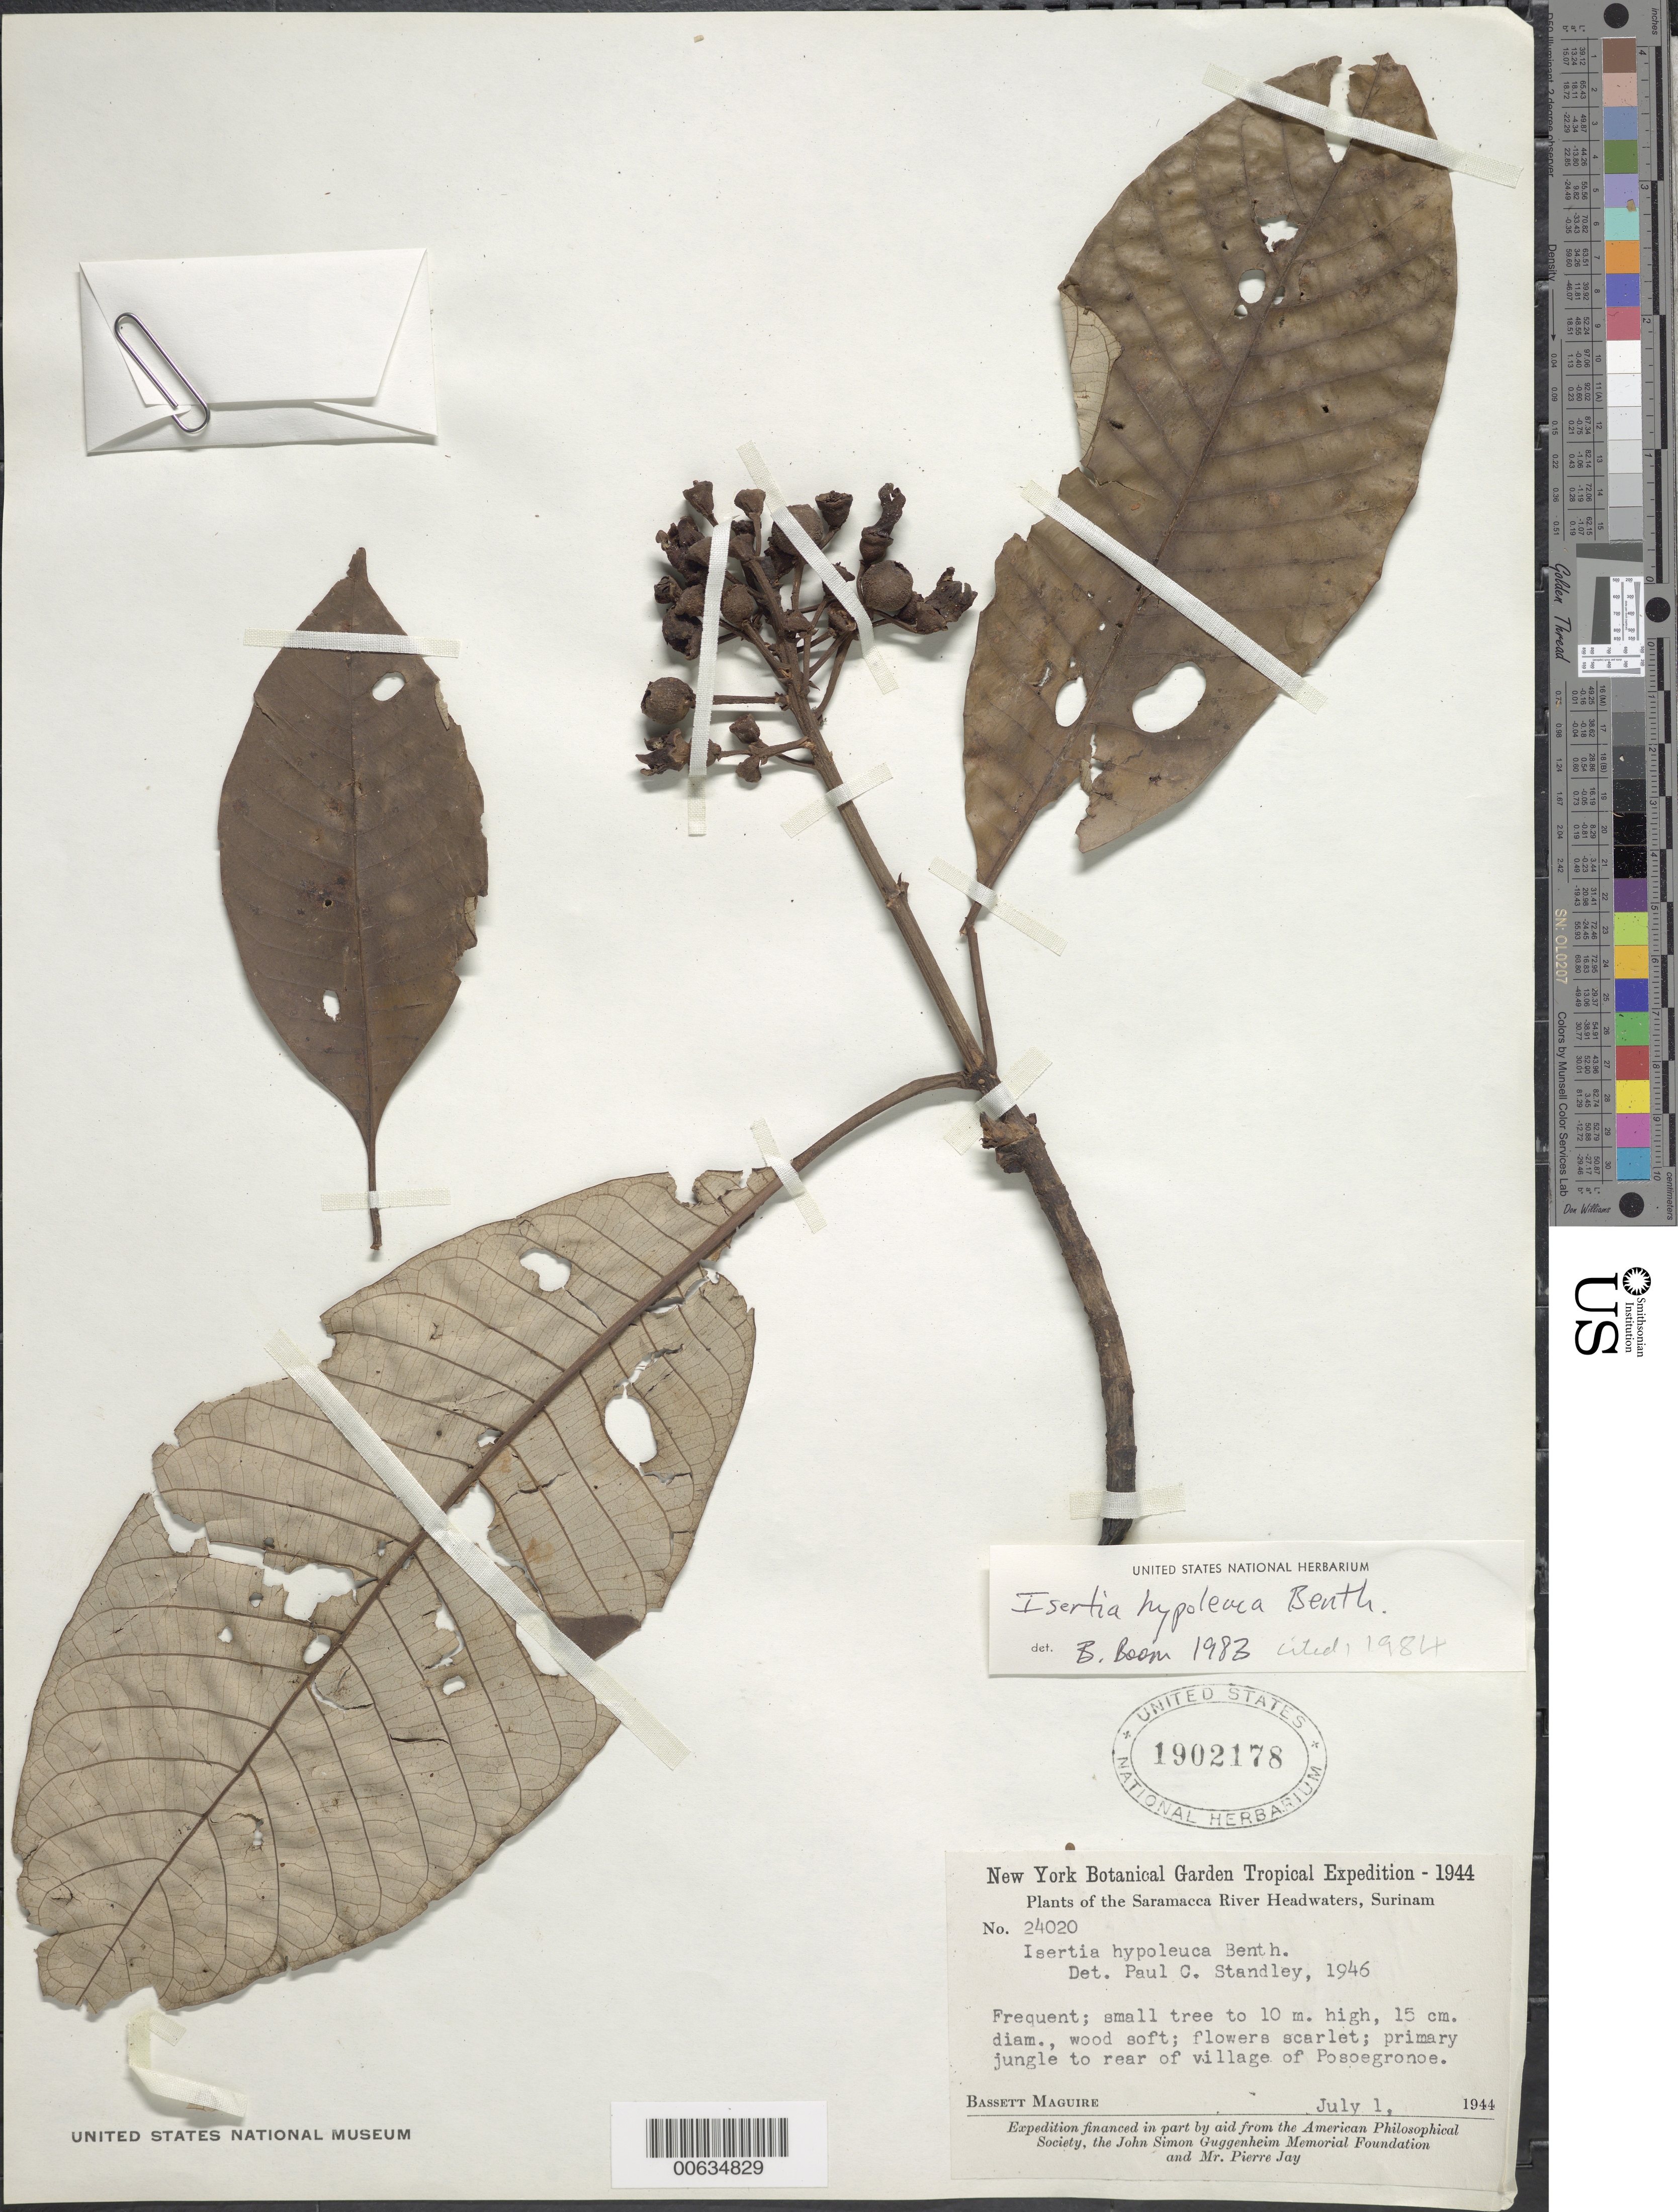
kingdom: Plantae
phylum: Tracheophyta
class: Magnoliopsida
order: Gentianales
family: Rubiaceae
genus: Isertia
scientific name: Isertia hypoleuca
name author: Benth.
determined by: Boom, B. M.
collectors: B. Maguire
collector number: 24020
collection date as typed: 1-Jul-44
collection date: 1944-07-01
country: Suriname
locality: Saramacca River Headwaters, Posoegronoe Village; to rear of village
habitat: Primary jungle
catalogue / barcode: US 1902178